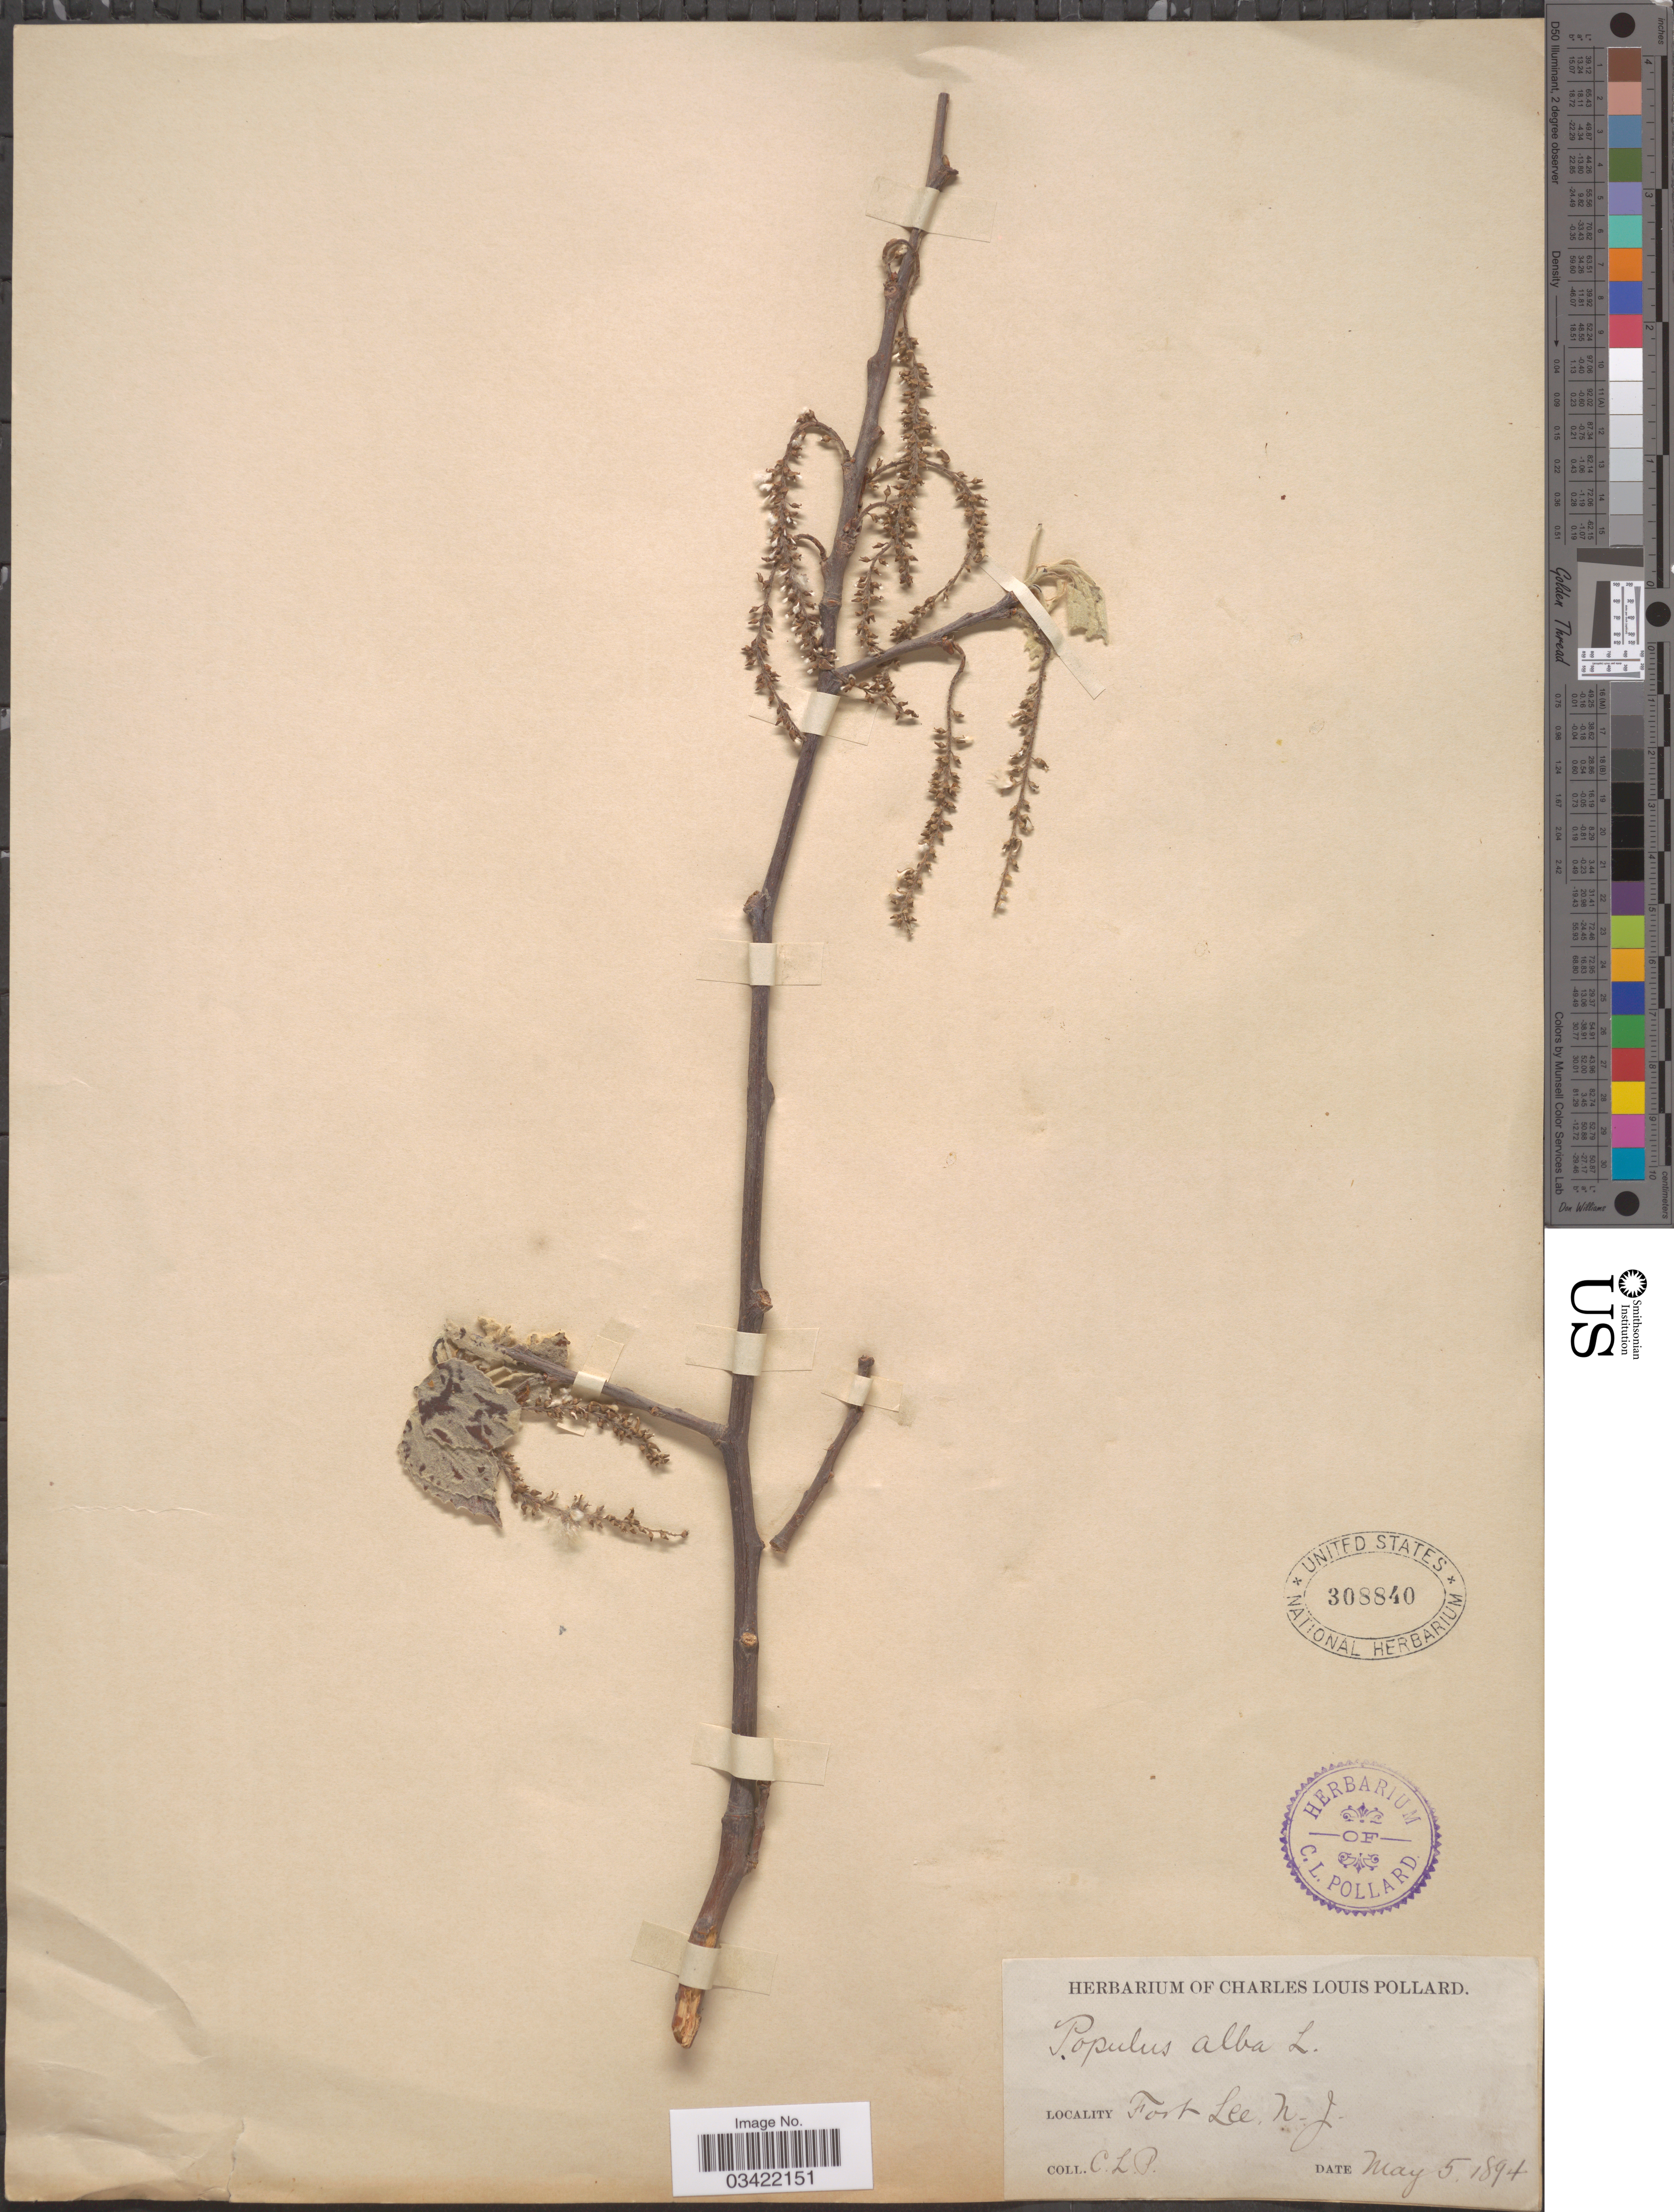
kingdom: Plantae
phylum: Tracheophyta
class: Magnoliopsida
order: Malpighiales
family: Salicaceae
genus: Populus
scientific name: Populus grandidentata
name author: Michx.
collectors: C. L. Pollard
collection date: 1894-05-05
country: United States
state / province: New Jersey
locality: Fort Lee.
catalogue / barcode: US 308840